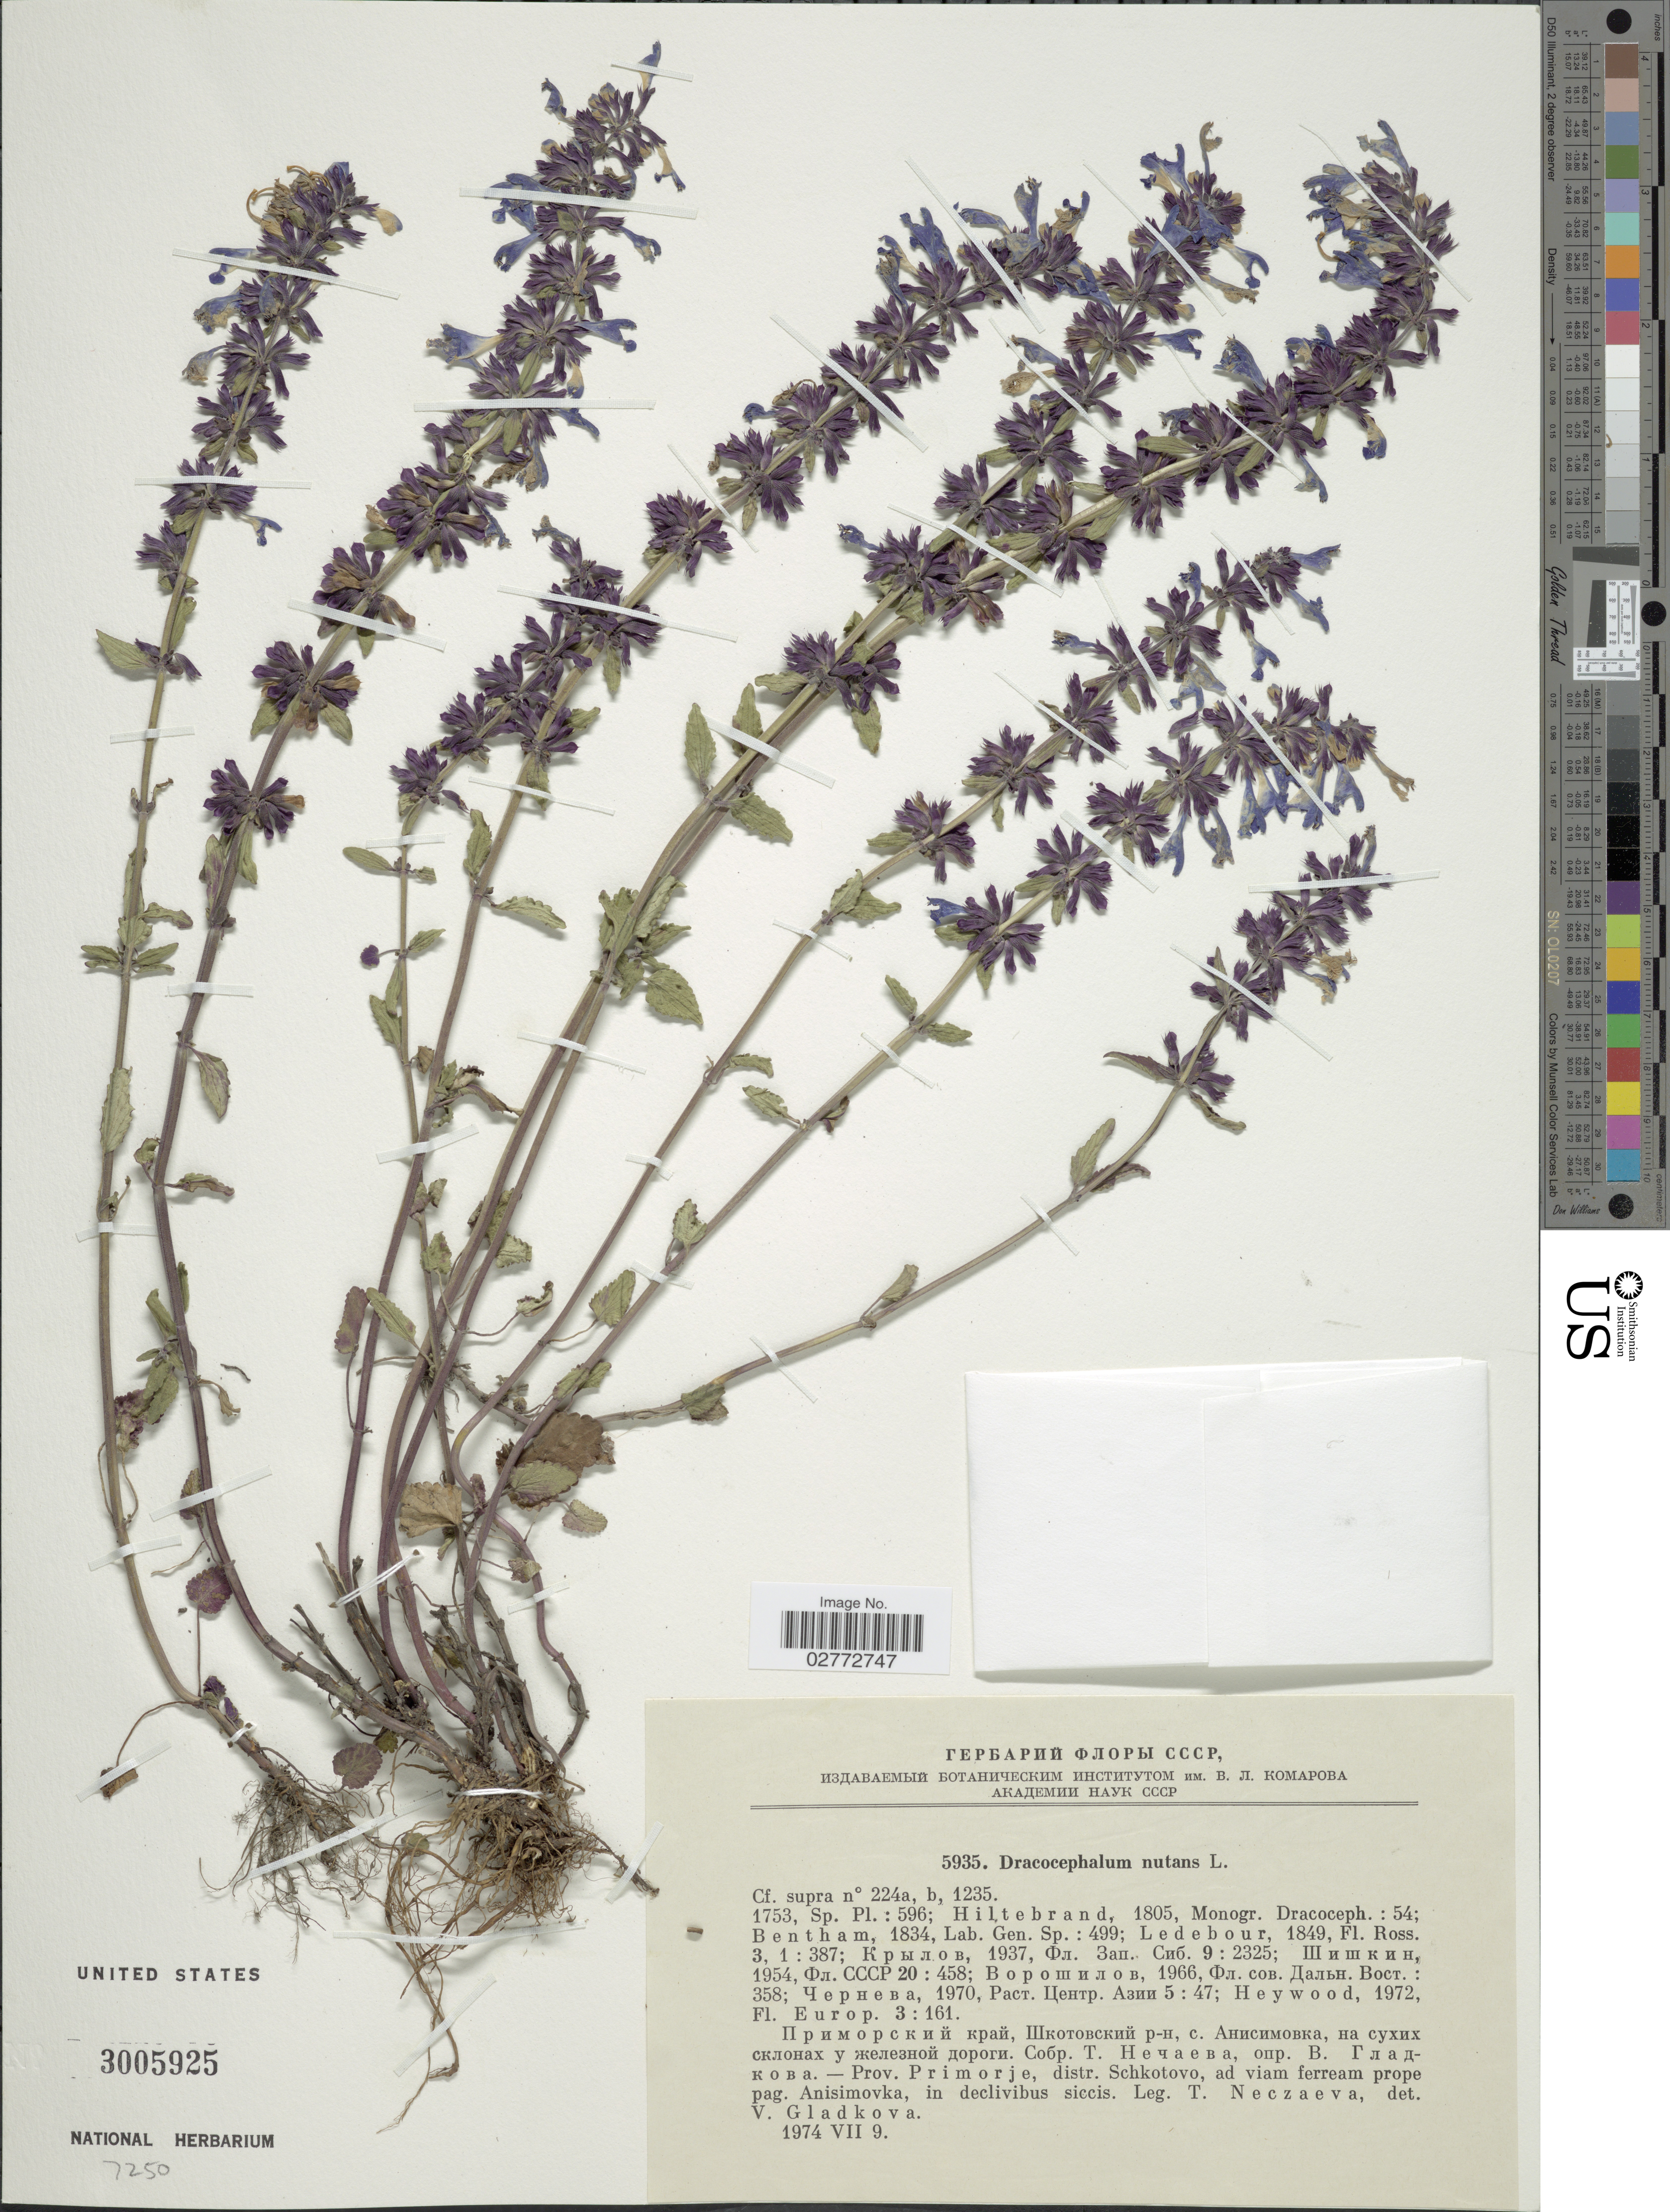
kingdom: Plantae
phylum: Tracheophyta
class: Magnoliopsida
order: Lamiales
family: Lamiaceae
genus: Dracocephalum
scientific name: Dracocephalum nutans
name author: L.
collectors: T. Neczaeva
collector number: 5935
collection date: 1974-07-09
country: Russian Federation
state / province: Primorsky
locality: Prov. Primorje, distr. Schkotovo, ad viam ferream prope pag. Anisimovka, in declivibus siccis.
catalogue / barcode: US 3005925